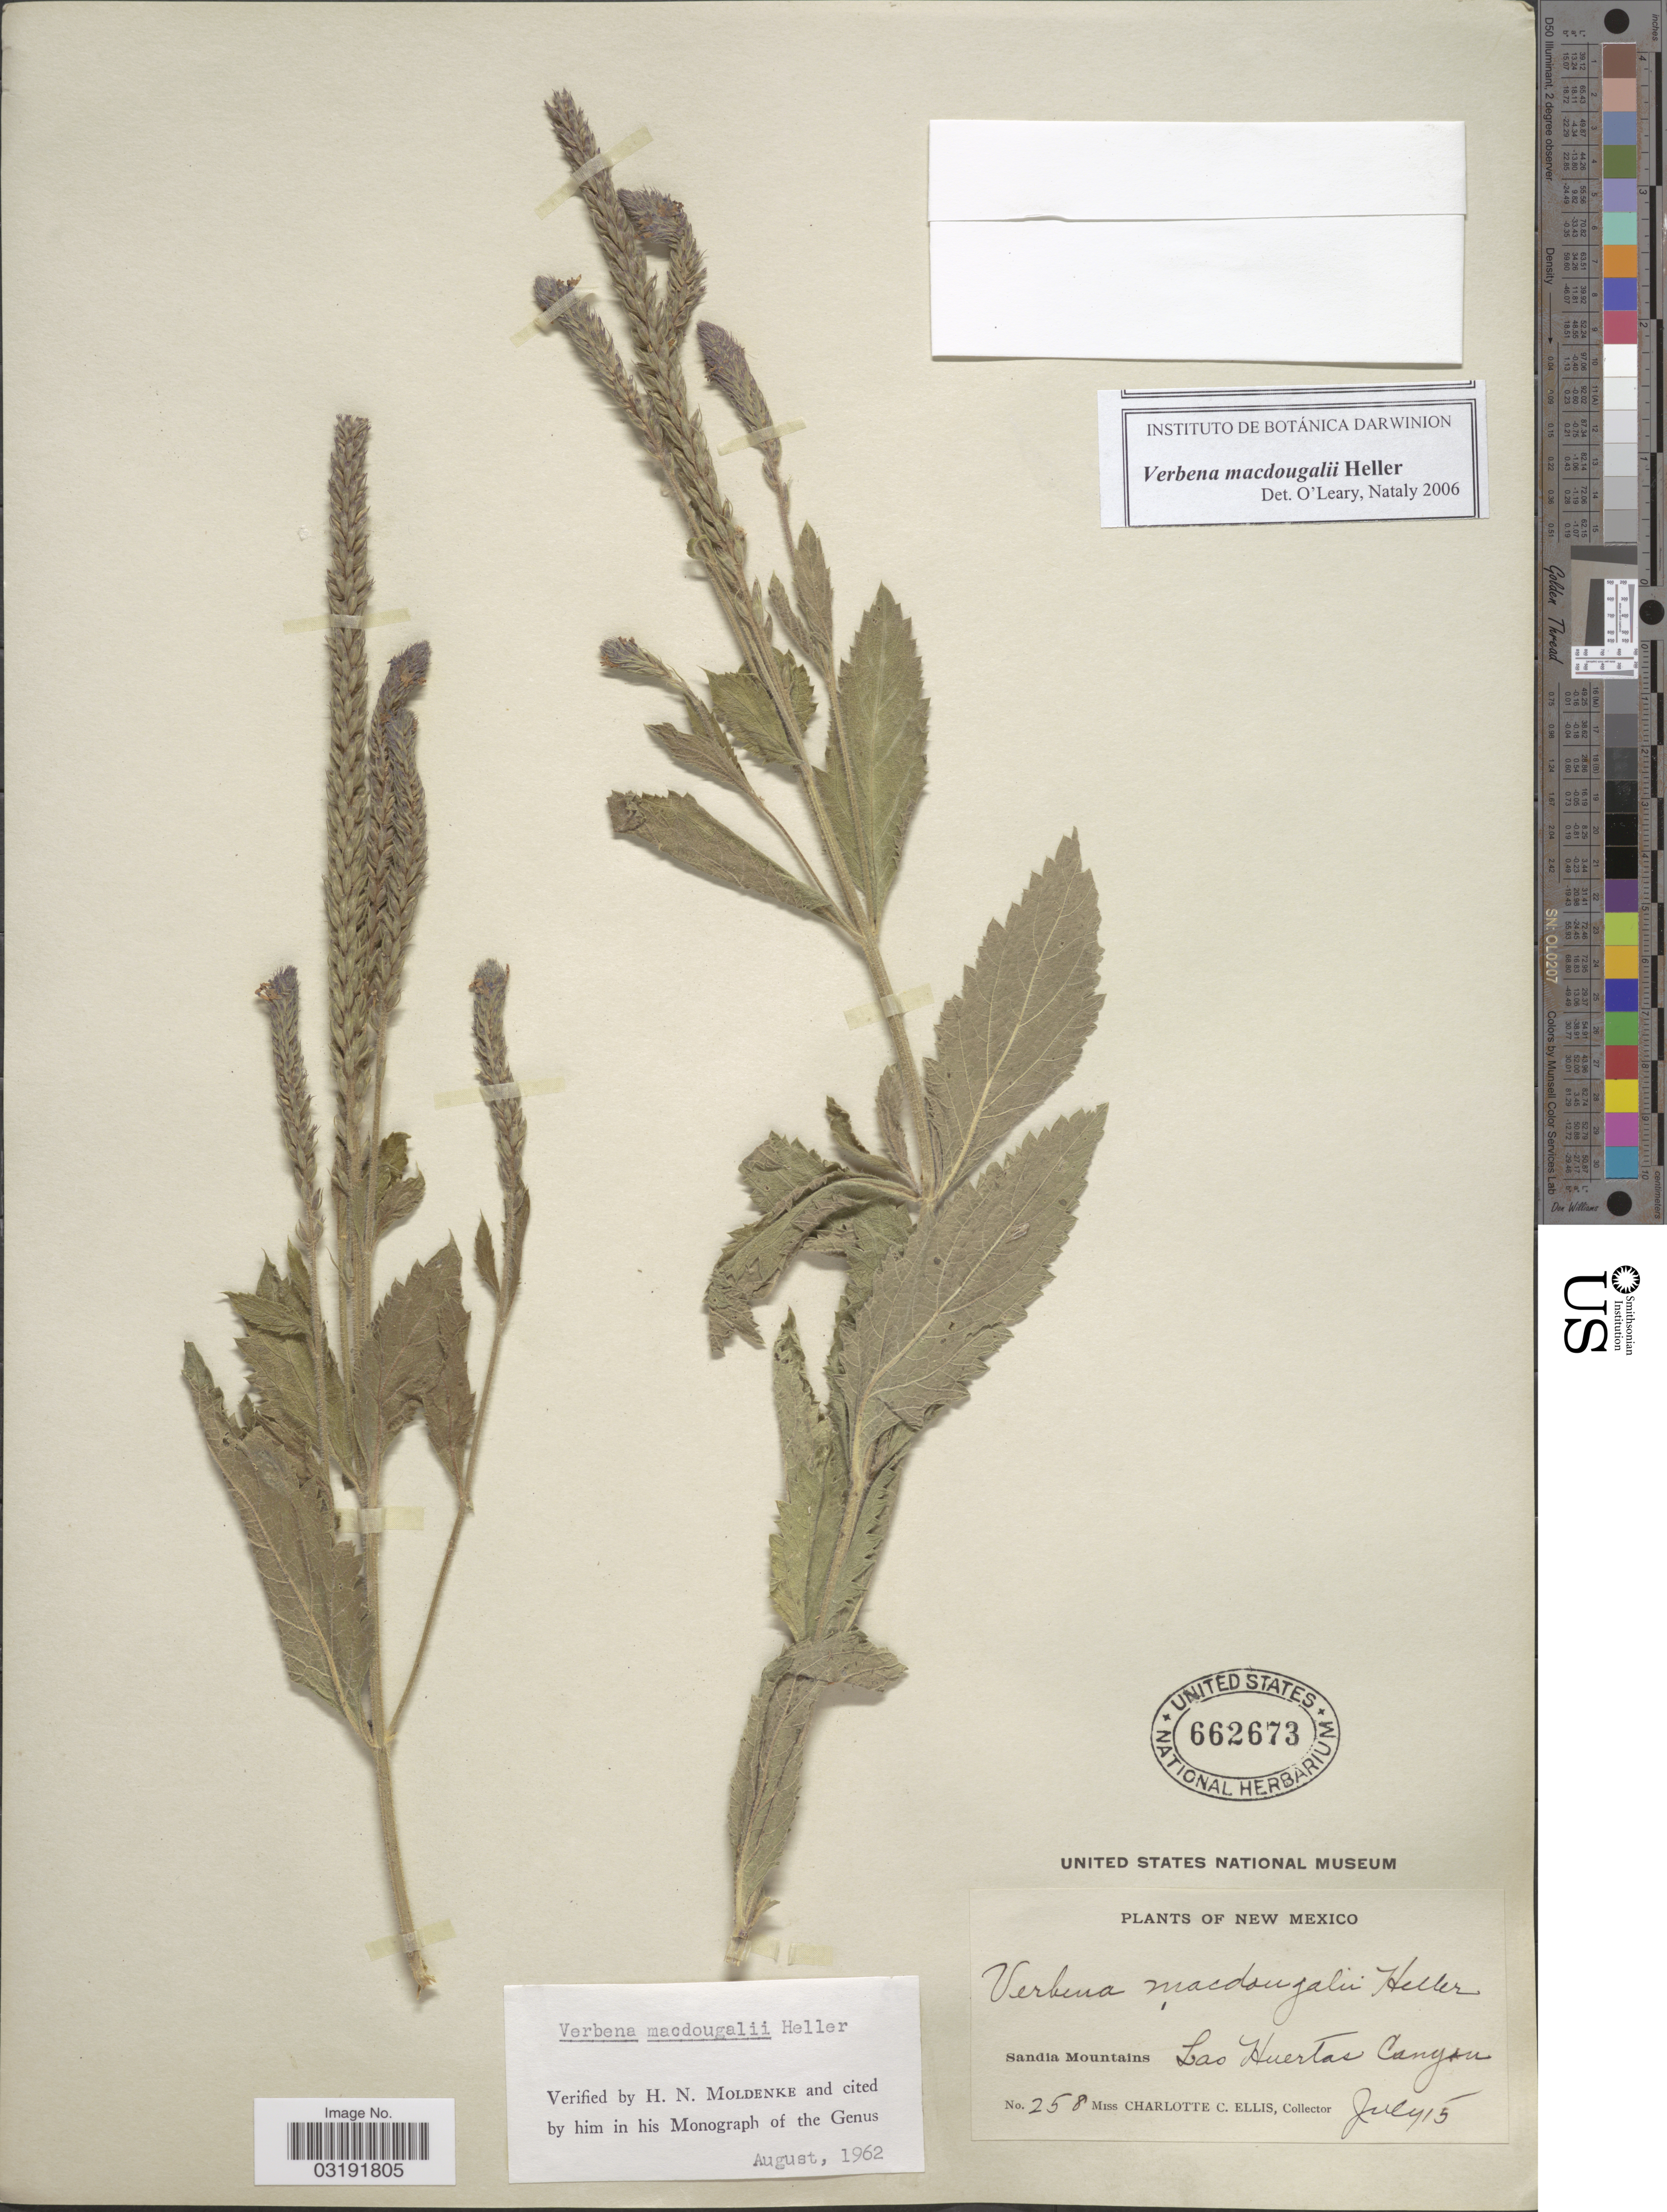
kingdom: Plantae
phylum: Tracheophyta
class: Magnoliopsida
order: Lamiales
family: Verbenaceae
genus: Verbena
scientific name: Verbena macdougalii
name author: A. Heller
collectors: C. C. Ellis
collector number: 258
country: United States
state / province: New Mexico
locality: Sandia Mountains, Las Huertas Canyon.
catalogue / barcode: US 662673